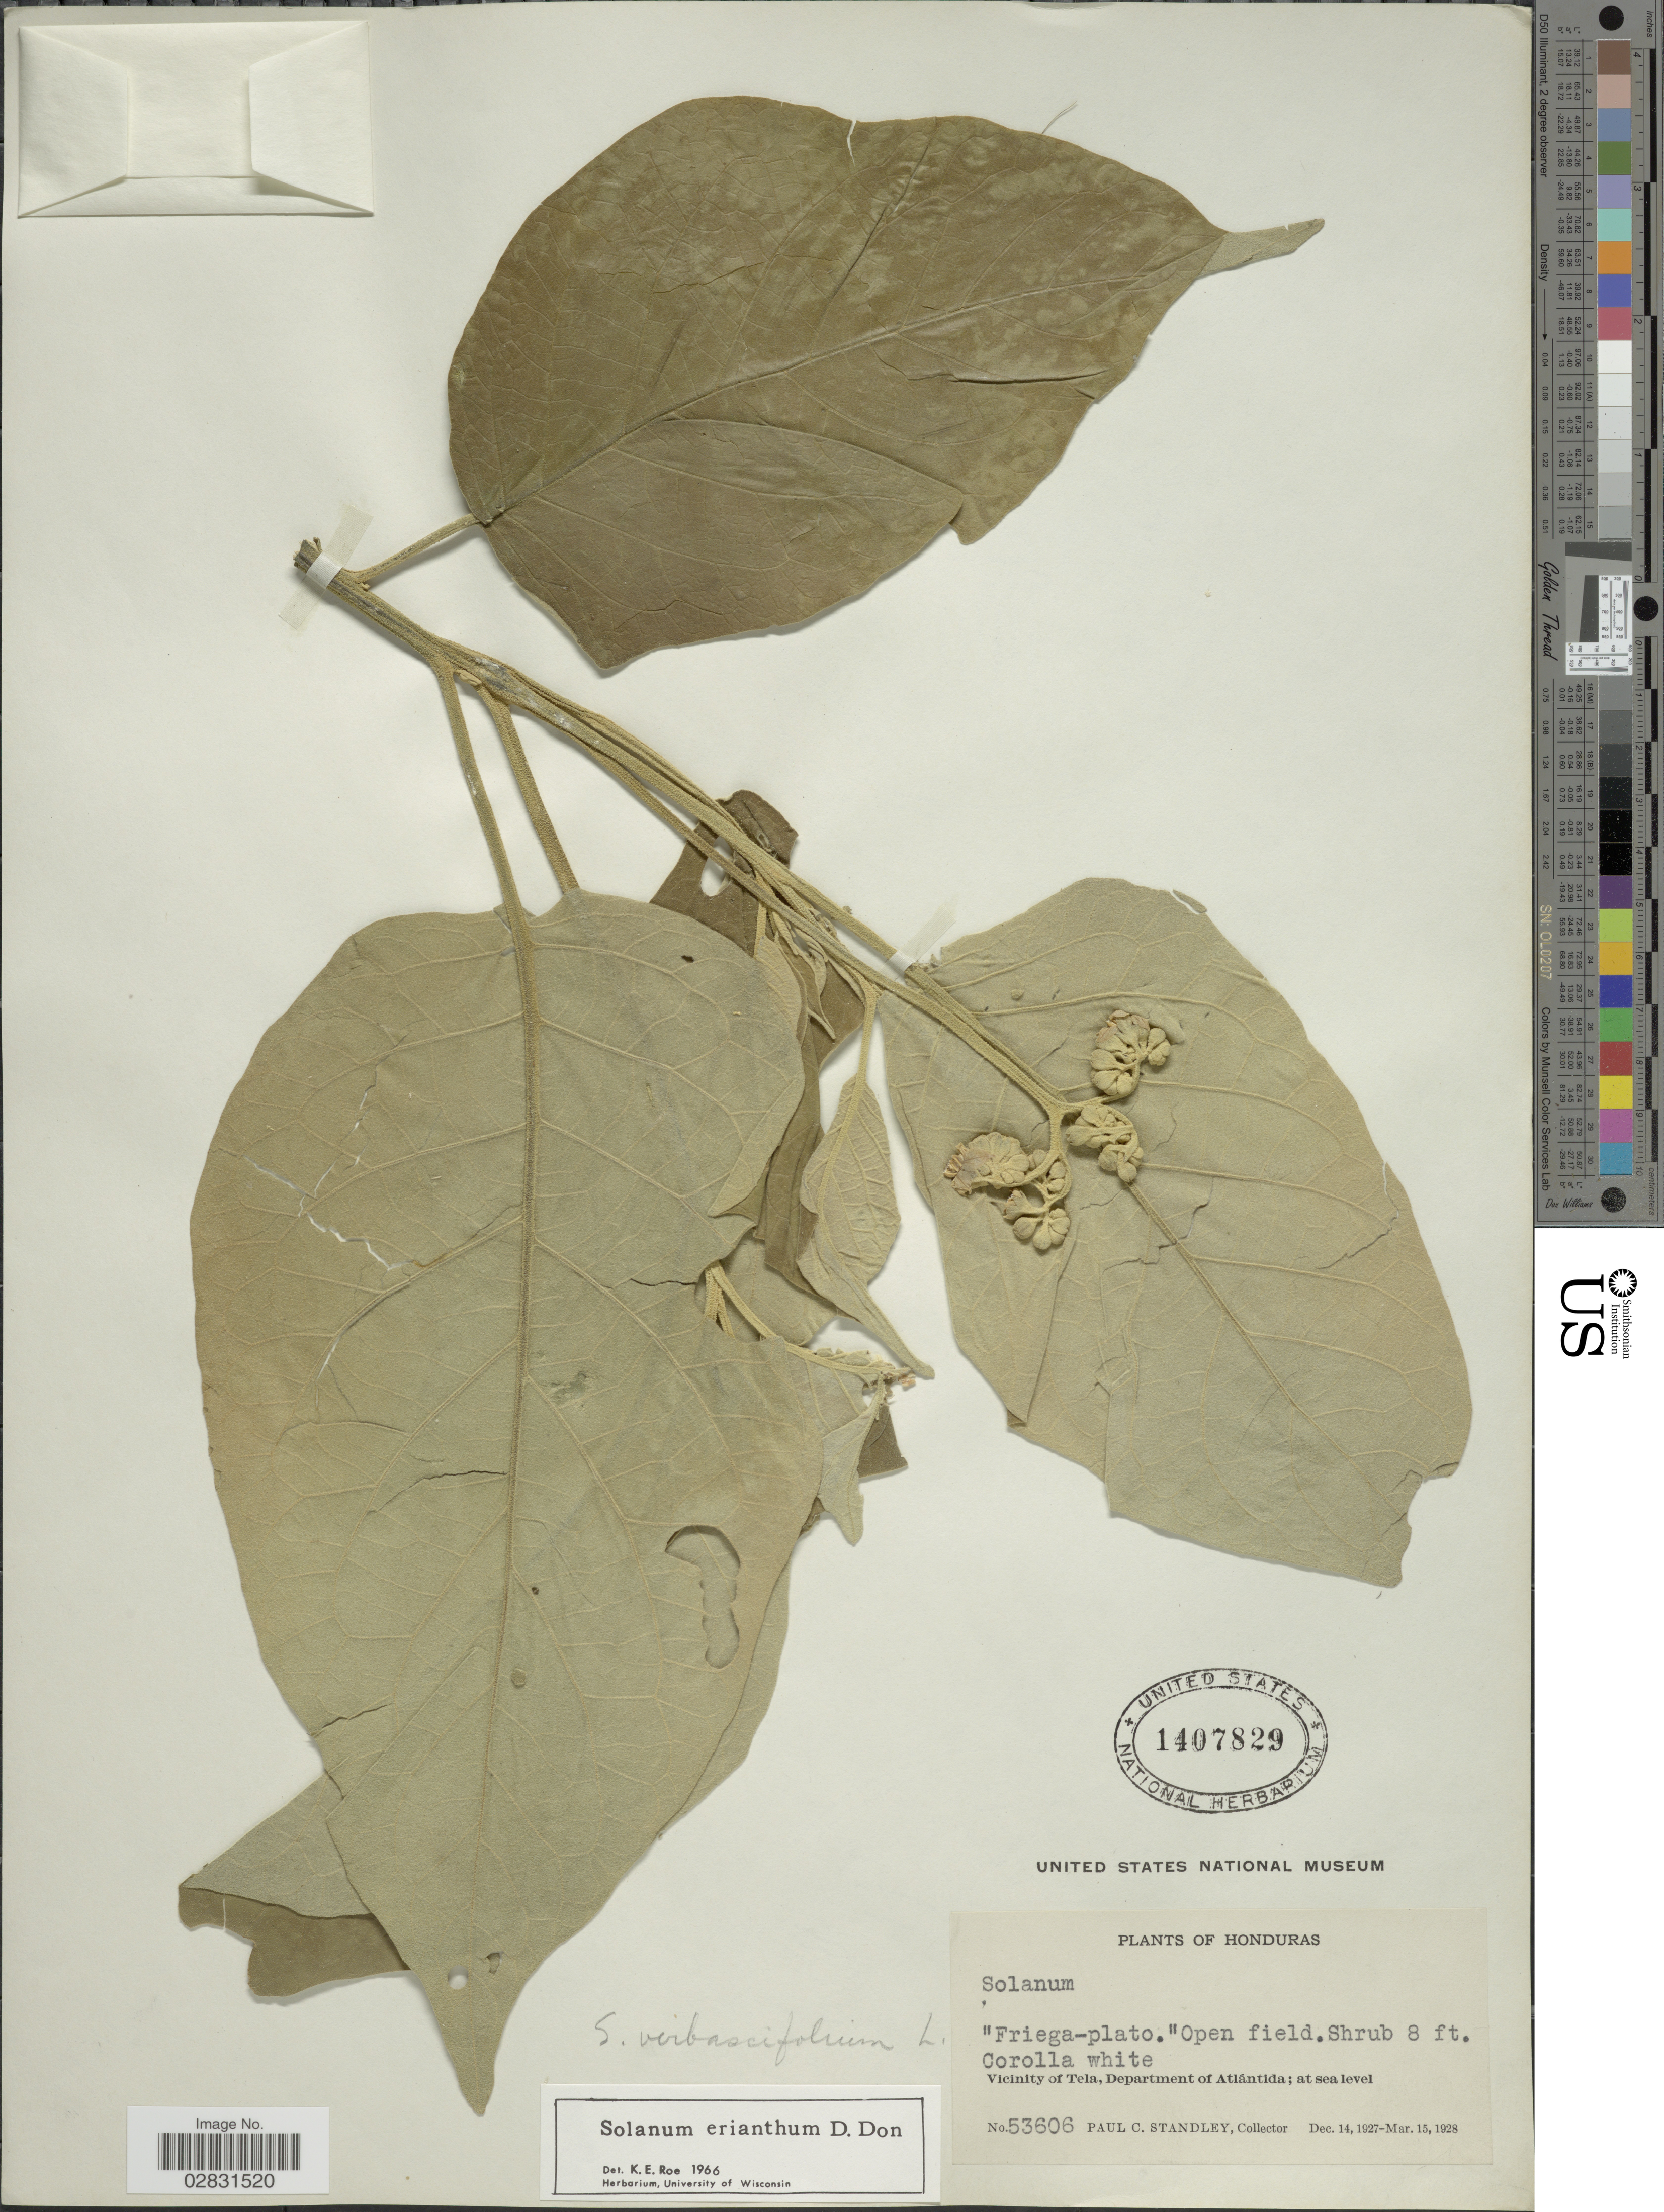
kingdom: Plantae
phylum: Tracheophyta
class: Magnoliopsida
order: Solanales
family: Solanaceae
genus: Solanum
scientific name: Solanum erianthum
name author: D. Don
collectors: P. C. Standley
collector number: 53606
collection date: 1927-12-14/1928-03-15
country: Honduras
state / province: Atlántida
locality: Vicinity of Tela, Department of Atlántida.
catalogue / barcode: US 1407829